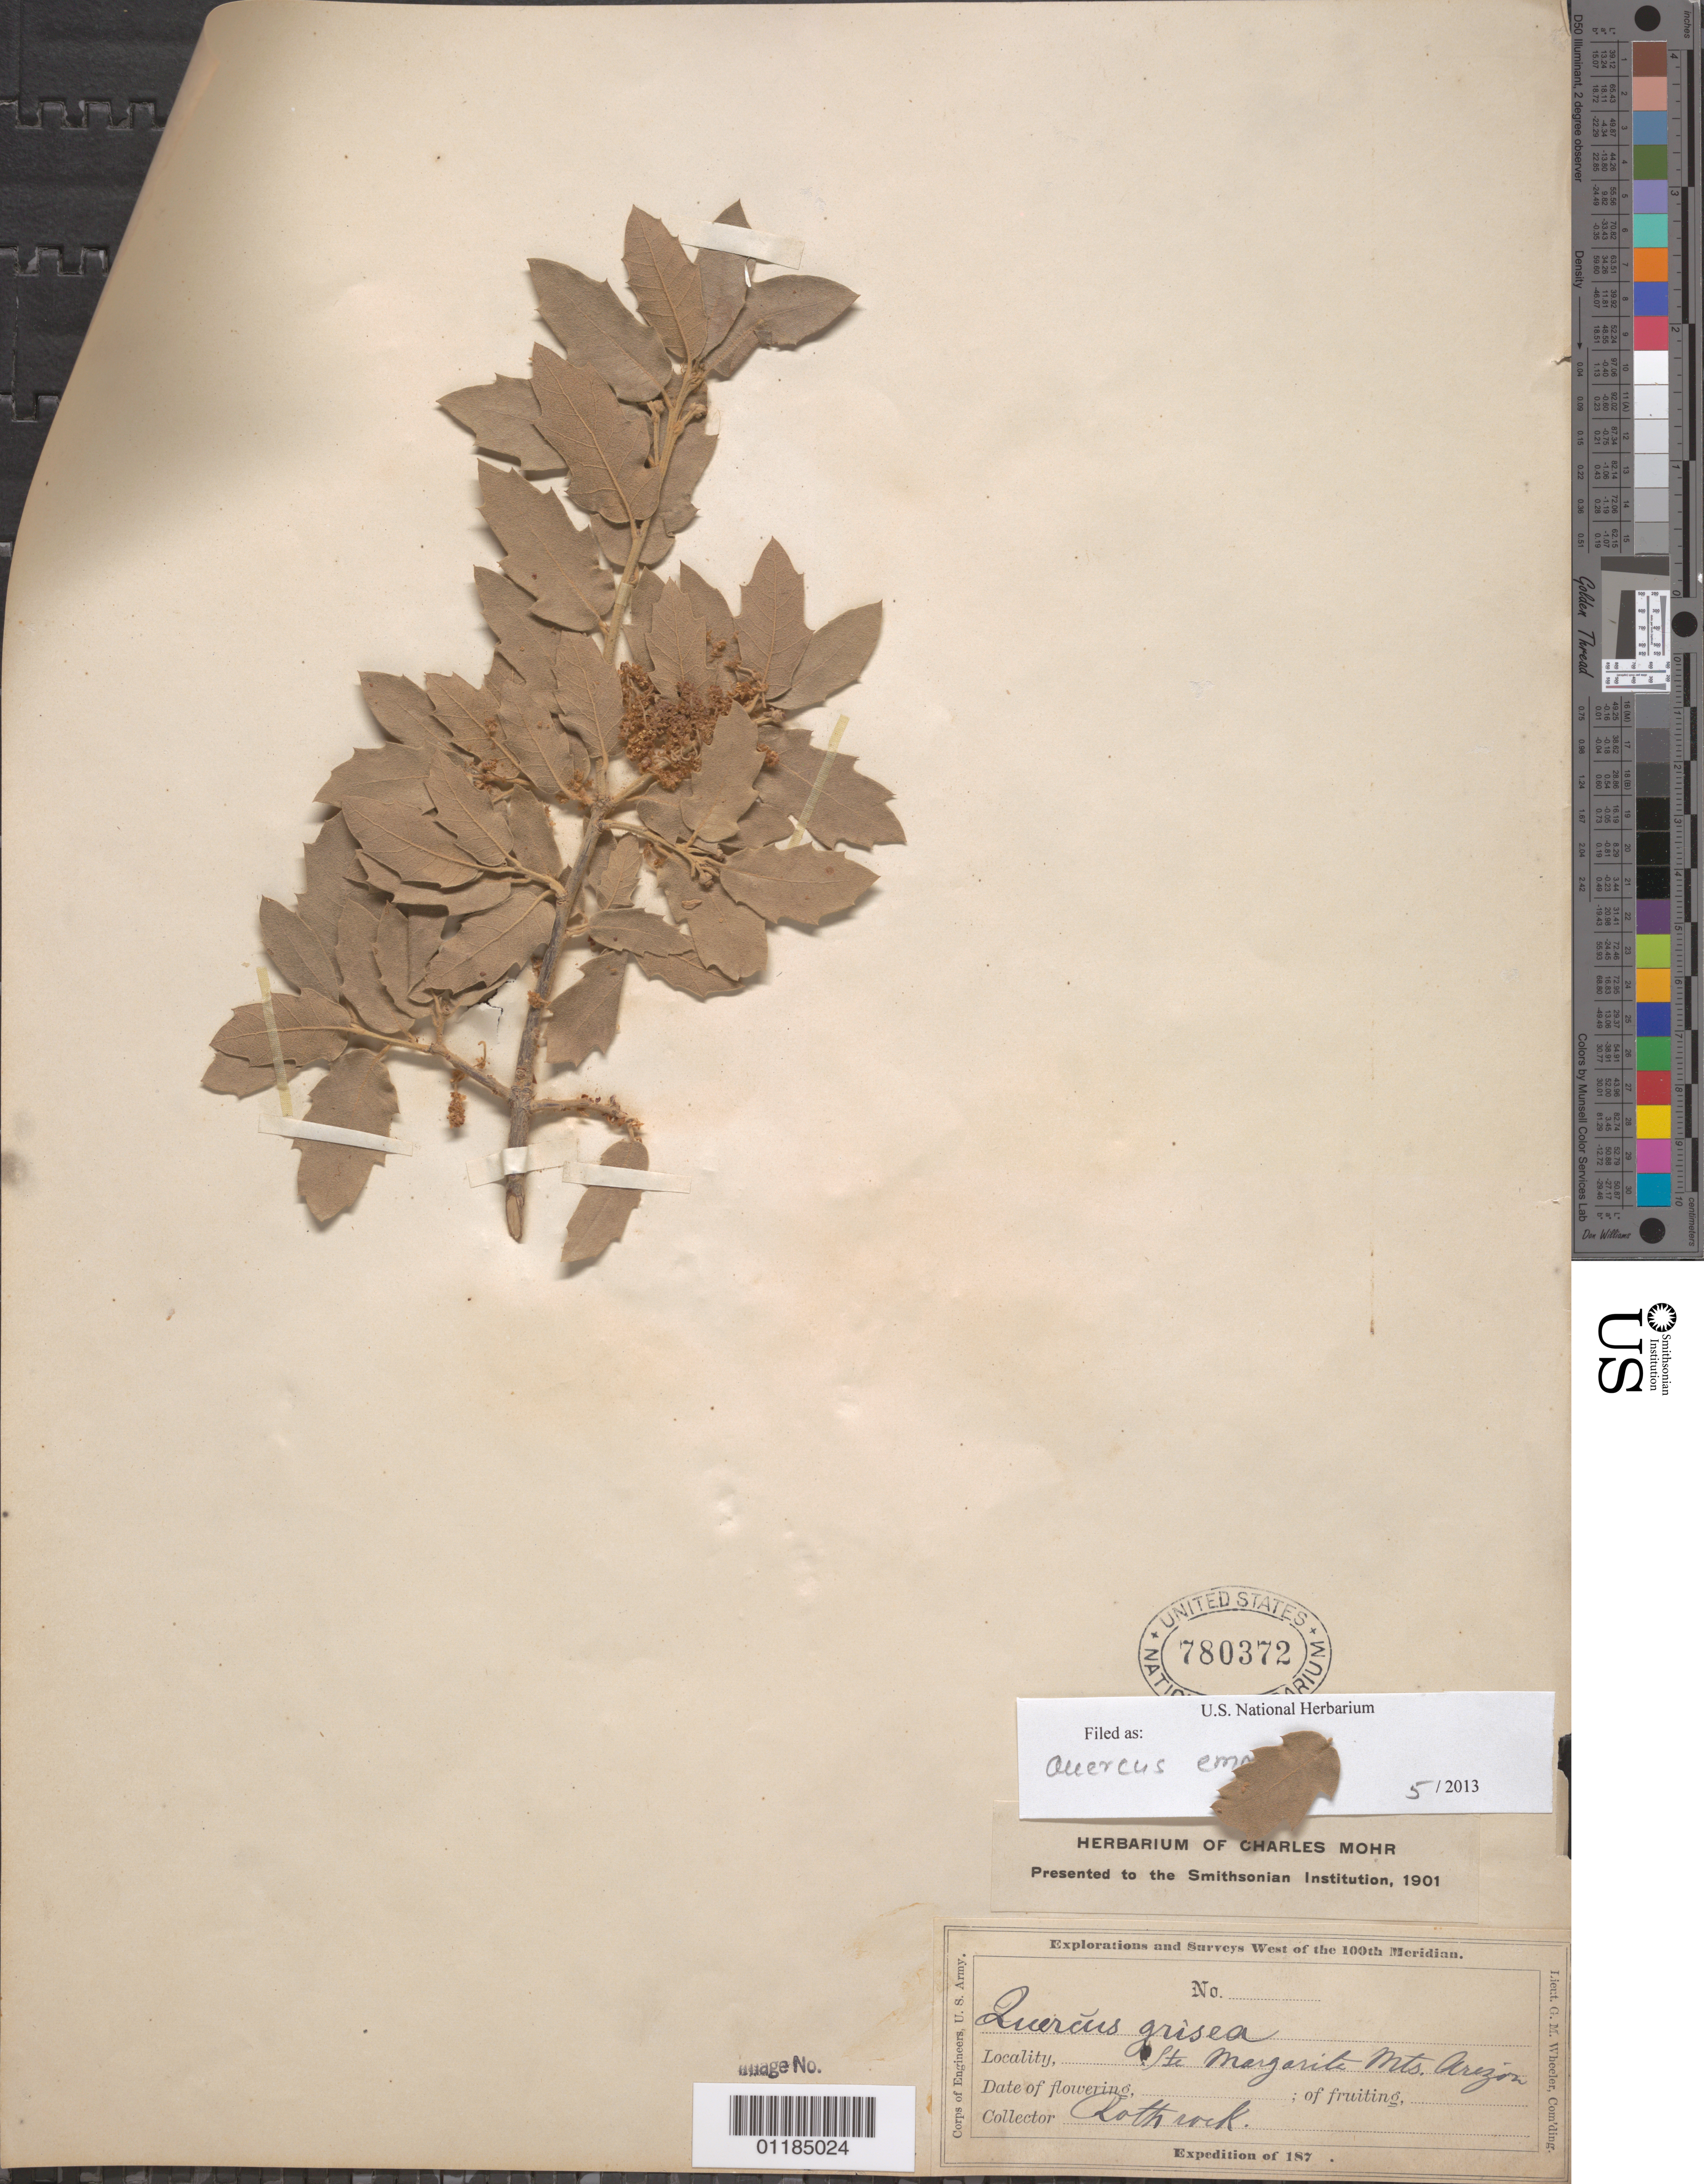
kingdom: Plantae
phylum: Tracheophyta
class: Magnoliopsida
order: Fagales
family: Fagaceae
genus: Quercus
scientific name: Quercus emoryi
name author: Torr. in Emory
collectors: J. T. Rothrock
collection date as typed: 187-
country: United States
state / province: Arizona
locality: St. Margarita Mts.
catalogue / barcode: US 780372